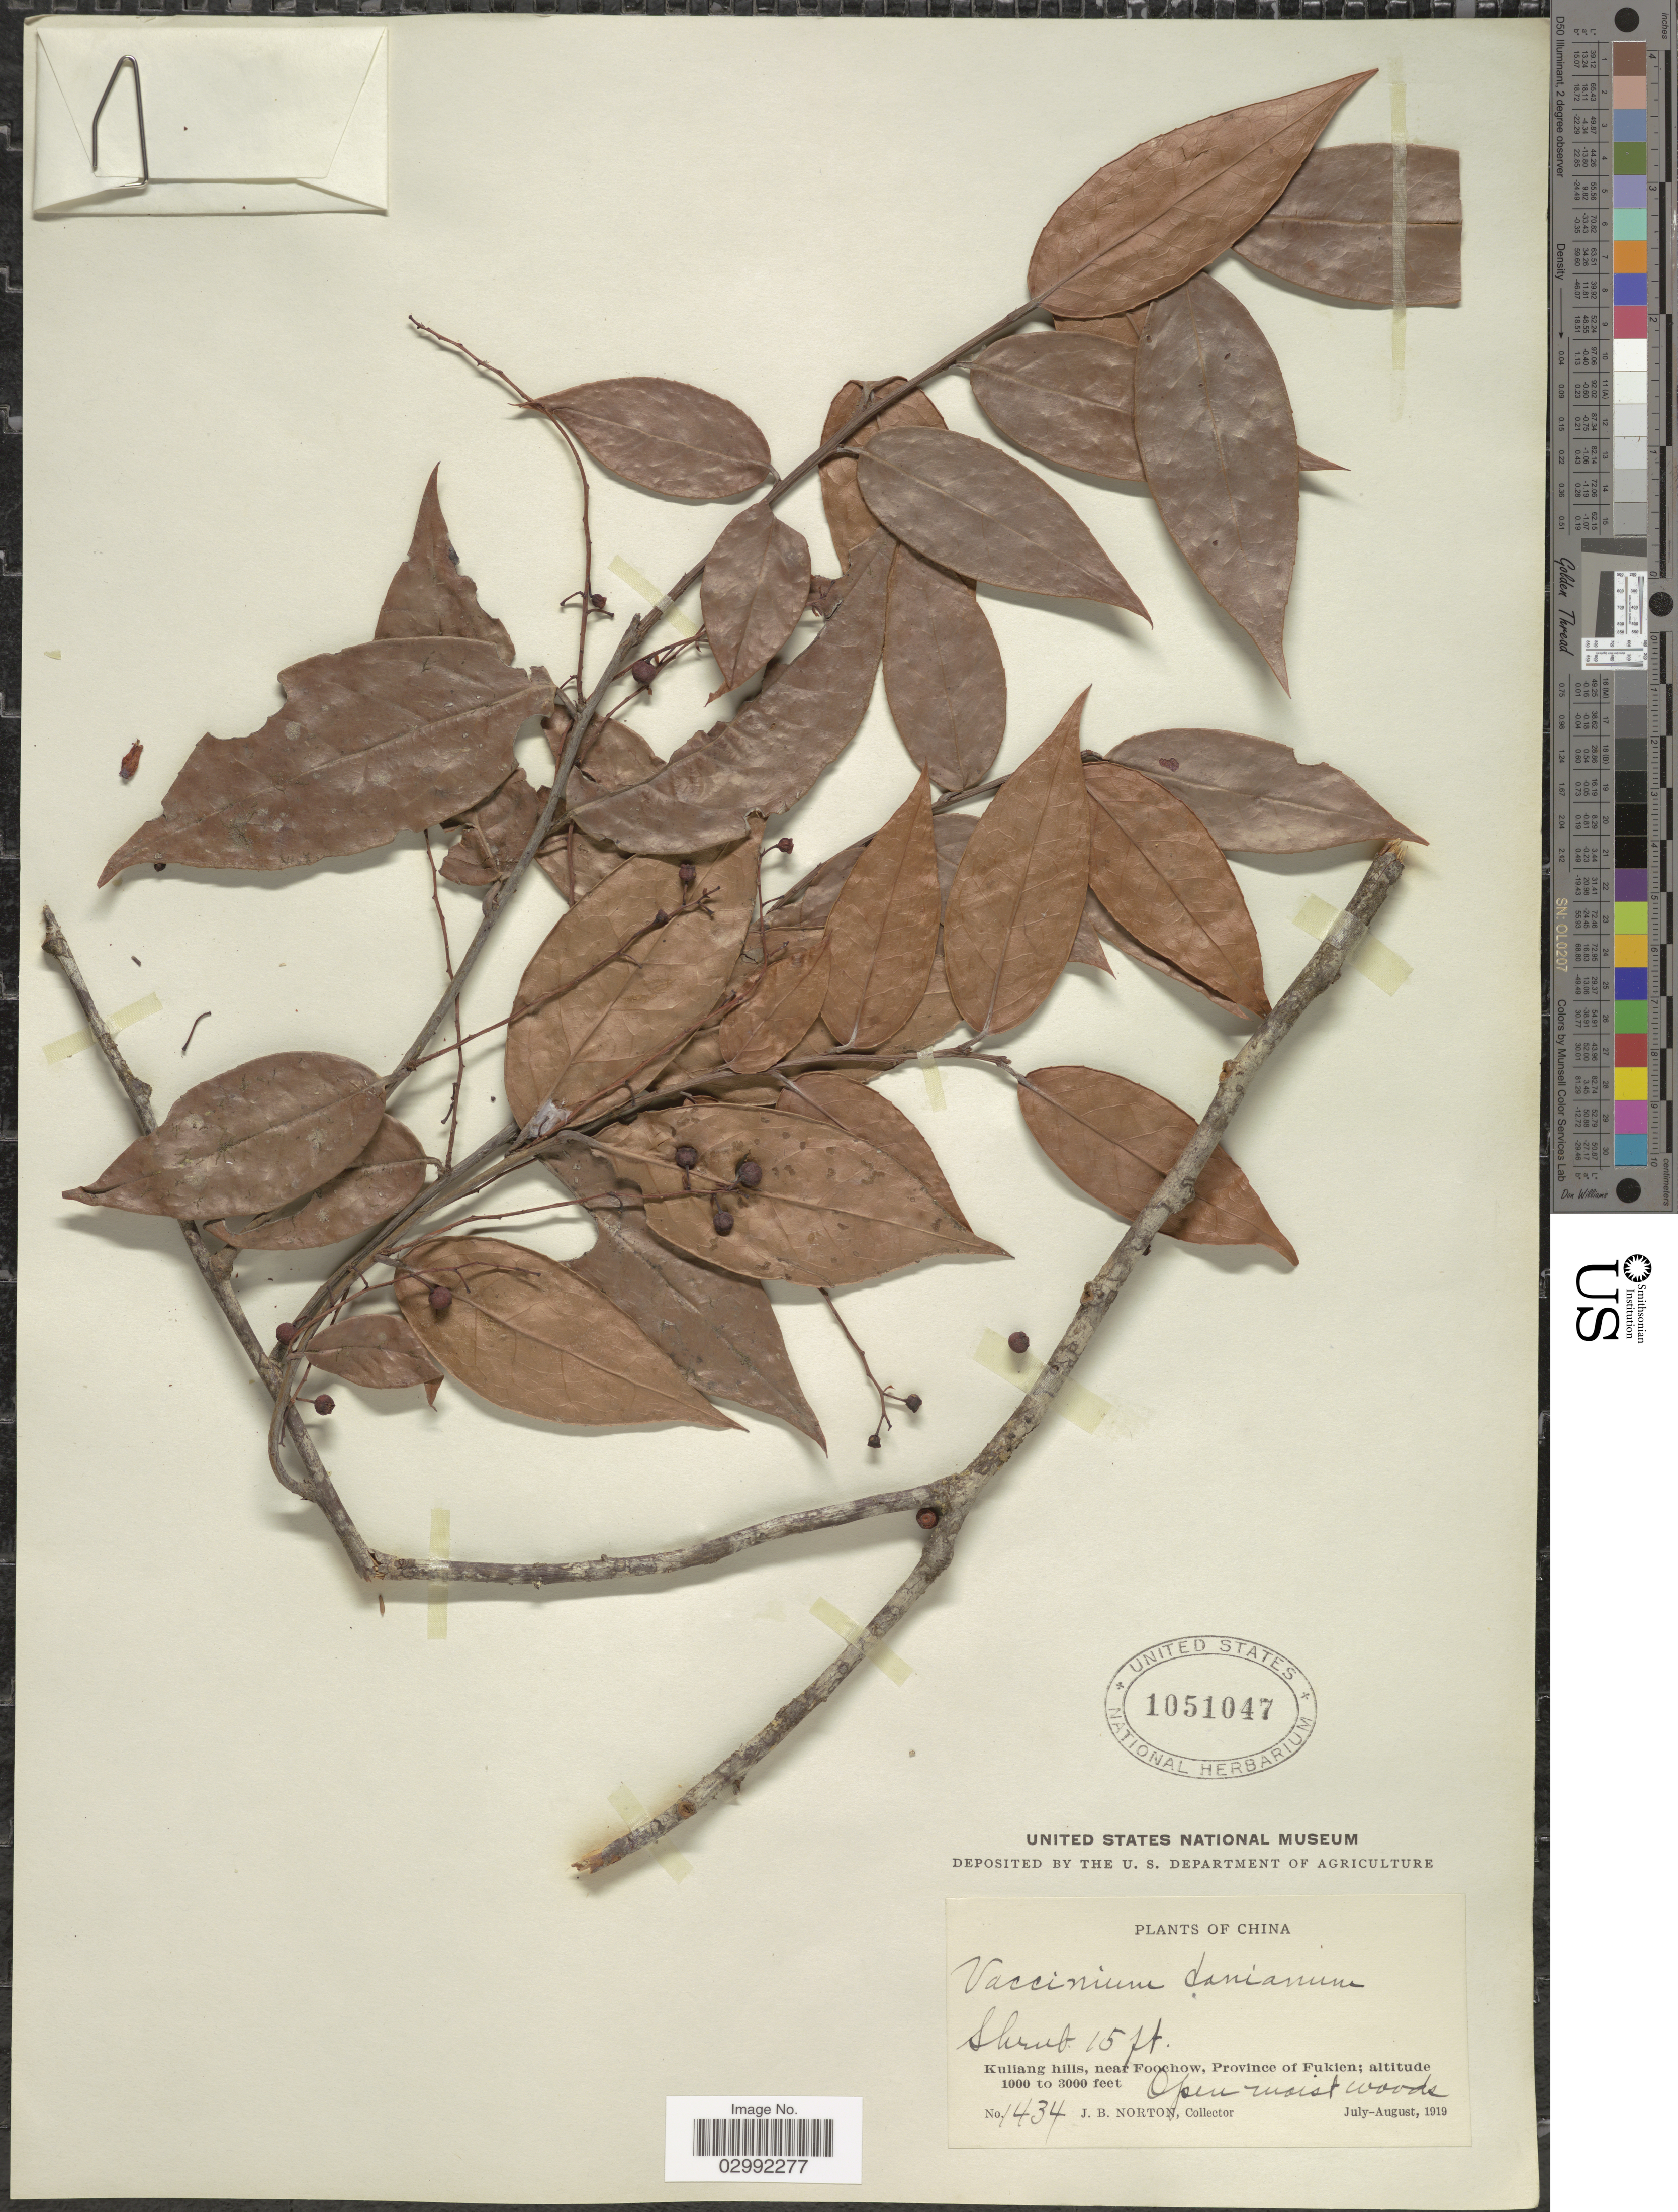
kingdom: Plantae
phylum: Tracheophyta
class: Magnoliopsida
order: Ericales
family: Ericaceae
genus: Vaccinium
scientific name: Vaccinium sprengelii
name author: (G. Don) Sleumer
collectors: J. B. Norton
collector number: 1434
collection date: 1919-07/1919-08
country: China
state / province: Fujian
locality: Kuliang hills, near Foochow, Province of Fukien.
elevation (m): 305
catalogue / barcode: US 1051047